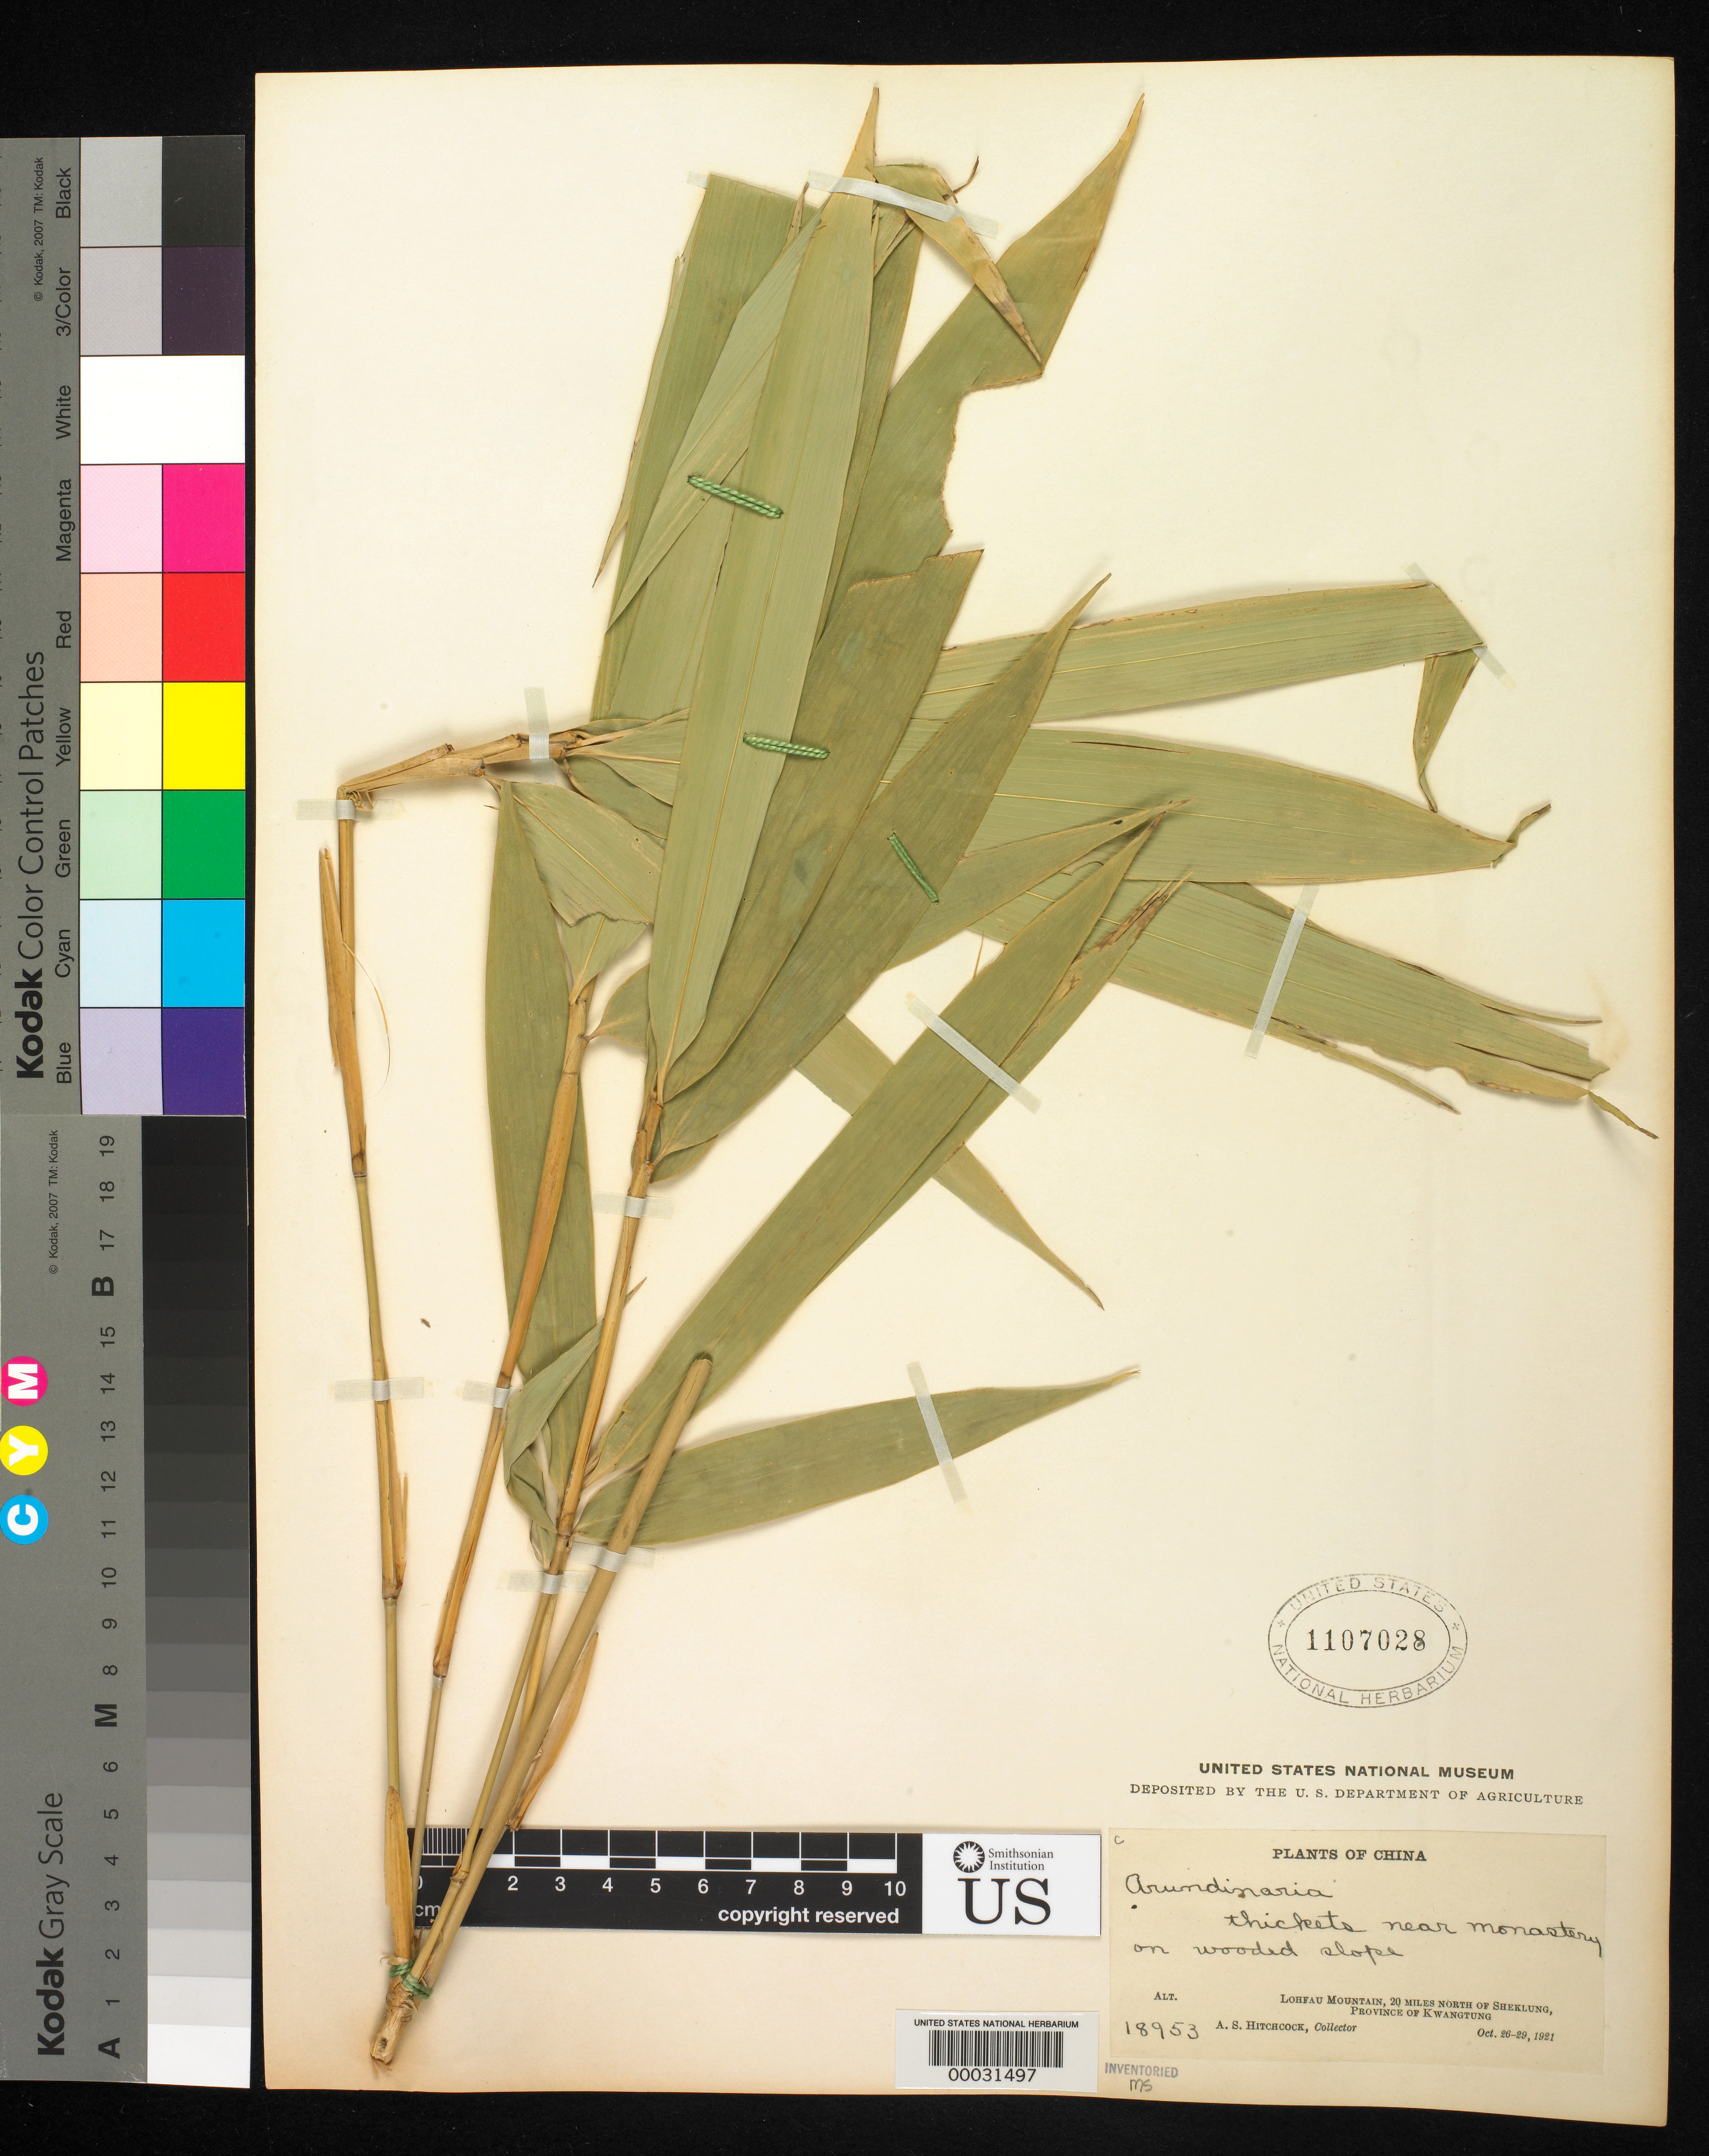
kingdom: Plantae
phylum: Tracheophyta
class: Liliopsida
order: Poales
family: Poaceae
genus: Arundinaria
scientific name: Arundinaria sp.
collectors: A. S. Hitchcock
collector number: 18953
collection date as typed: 26 Oct 1921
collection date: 1921-10-26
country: China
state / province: Guangdong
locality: Lohfau mountain, sheklung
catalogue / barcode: US 1107028